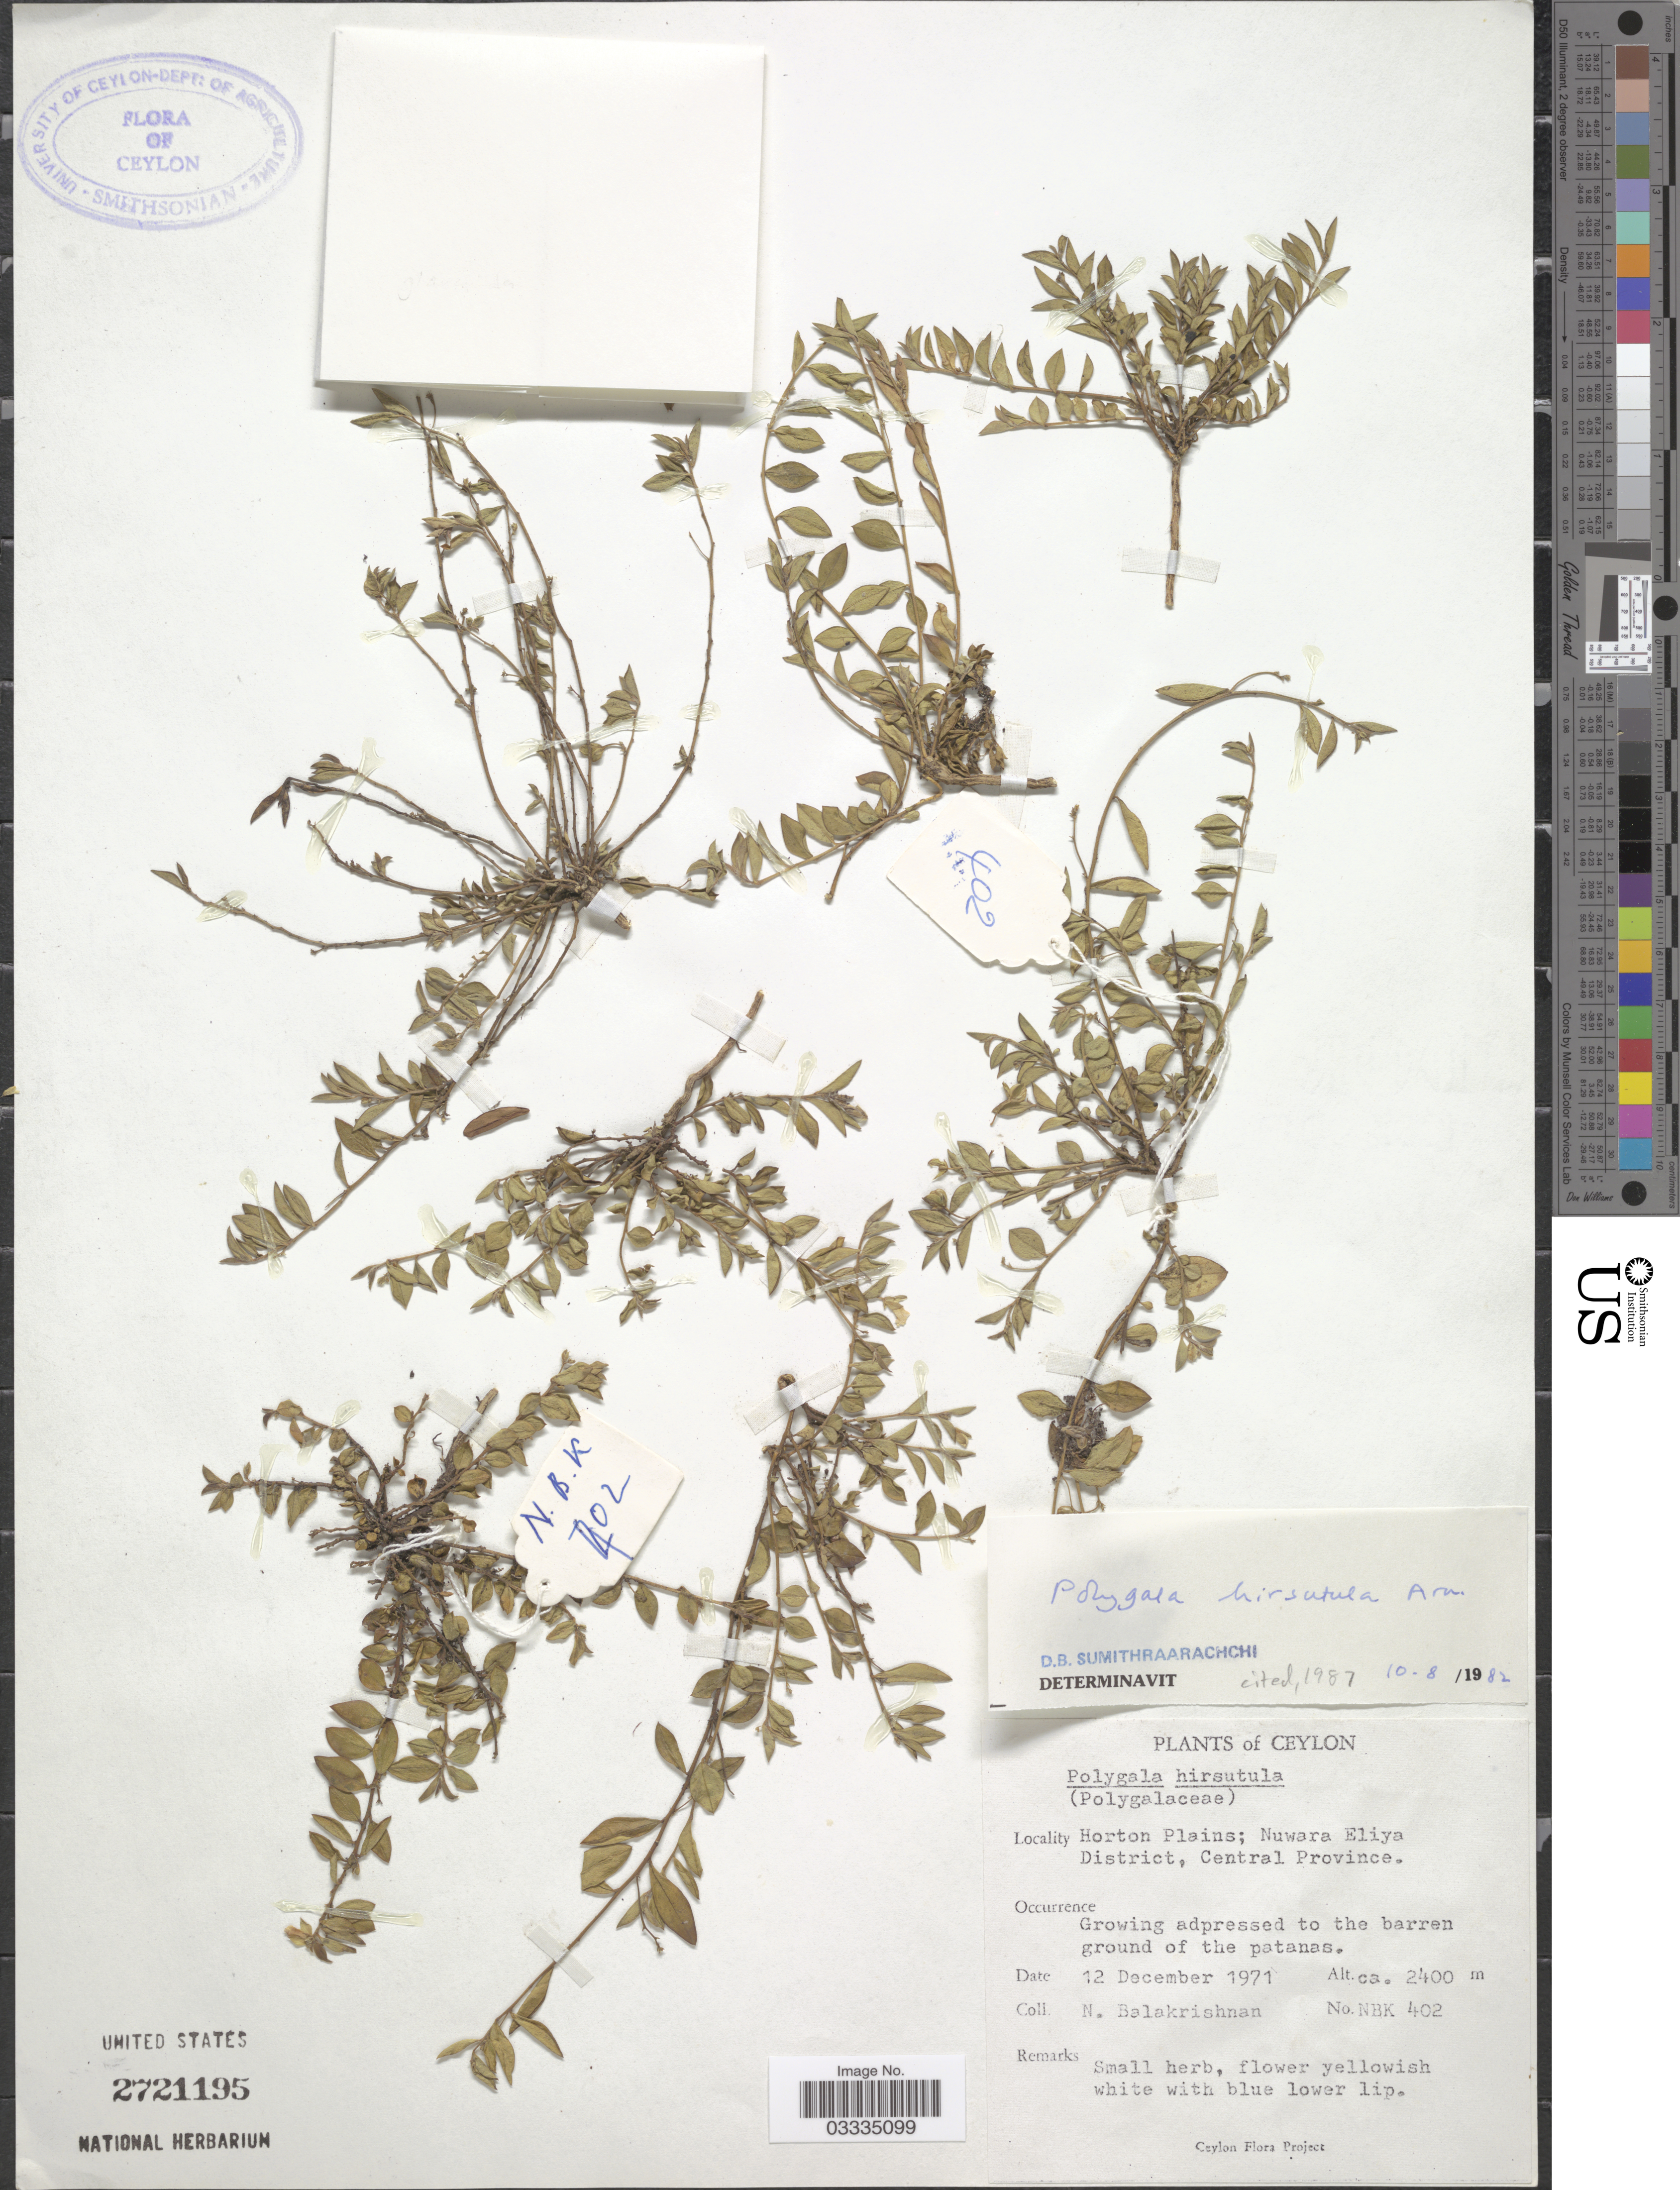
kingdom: Plantae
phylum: Tracheophyta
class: Magnoliopsida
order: Fabales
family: Polygalaceae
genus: Polygala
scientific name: Polygala hirsutula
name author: Arn.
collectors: N. Balakrishnan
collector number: NBK 402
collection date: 1971-12-12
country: Sri Lanka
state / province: Central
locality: Ceylon. Horton Plains; Nuwara Eliya District.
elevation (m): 2400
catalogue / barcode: US 2721195